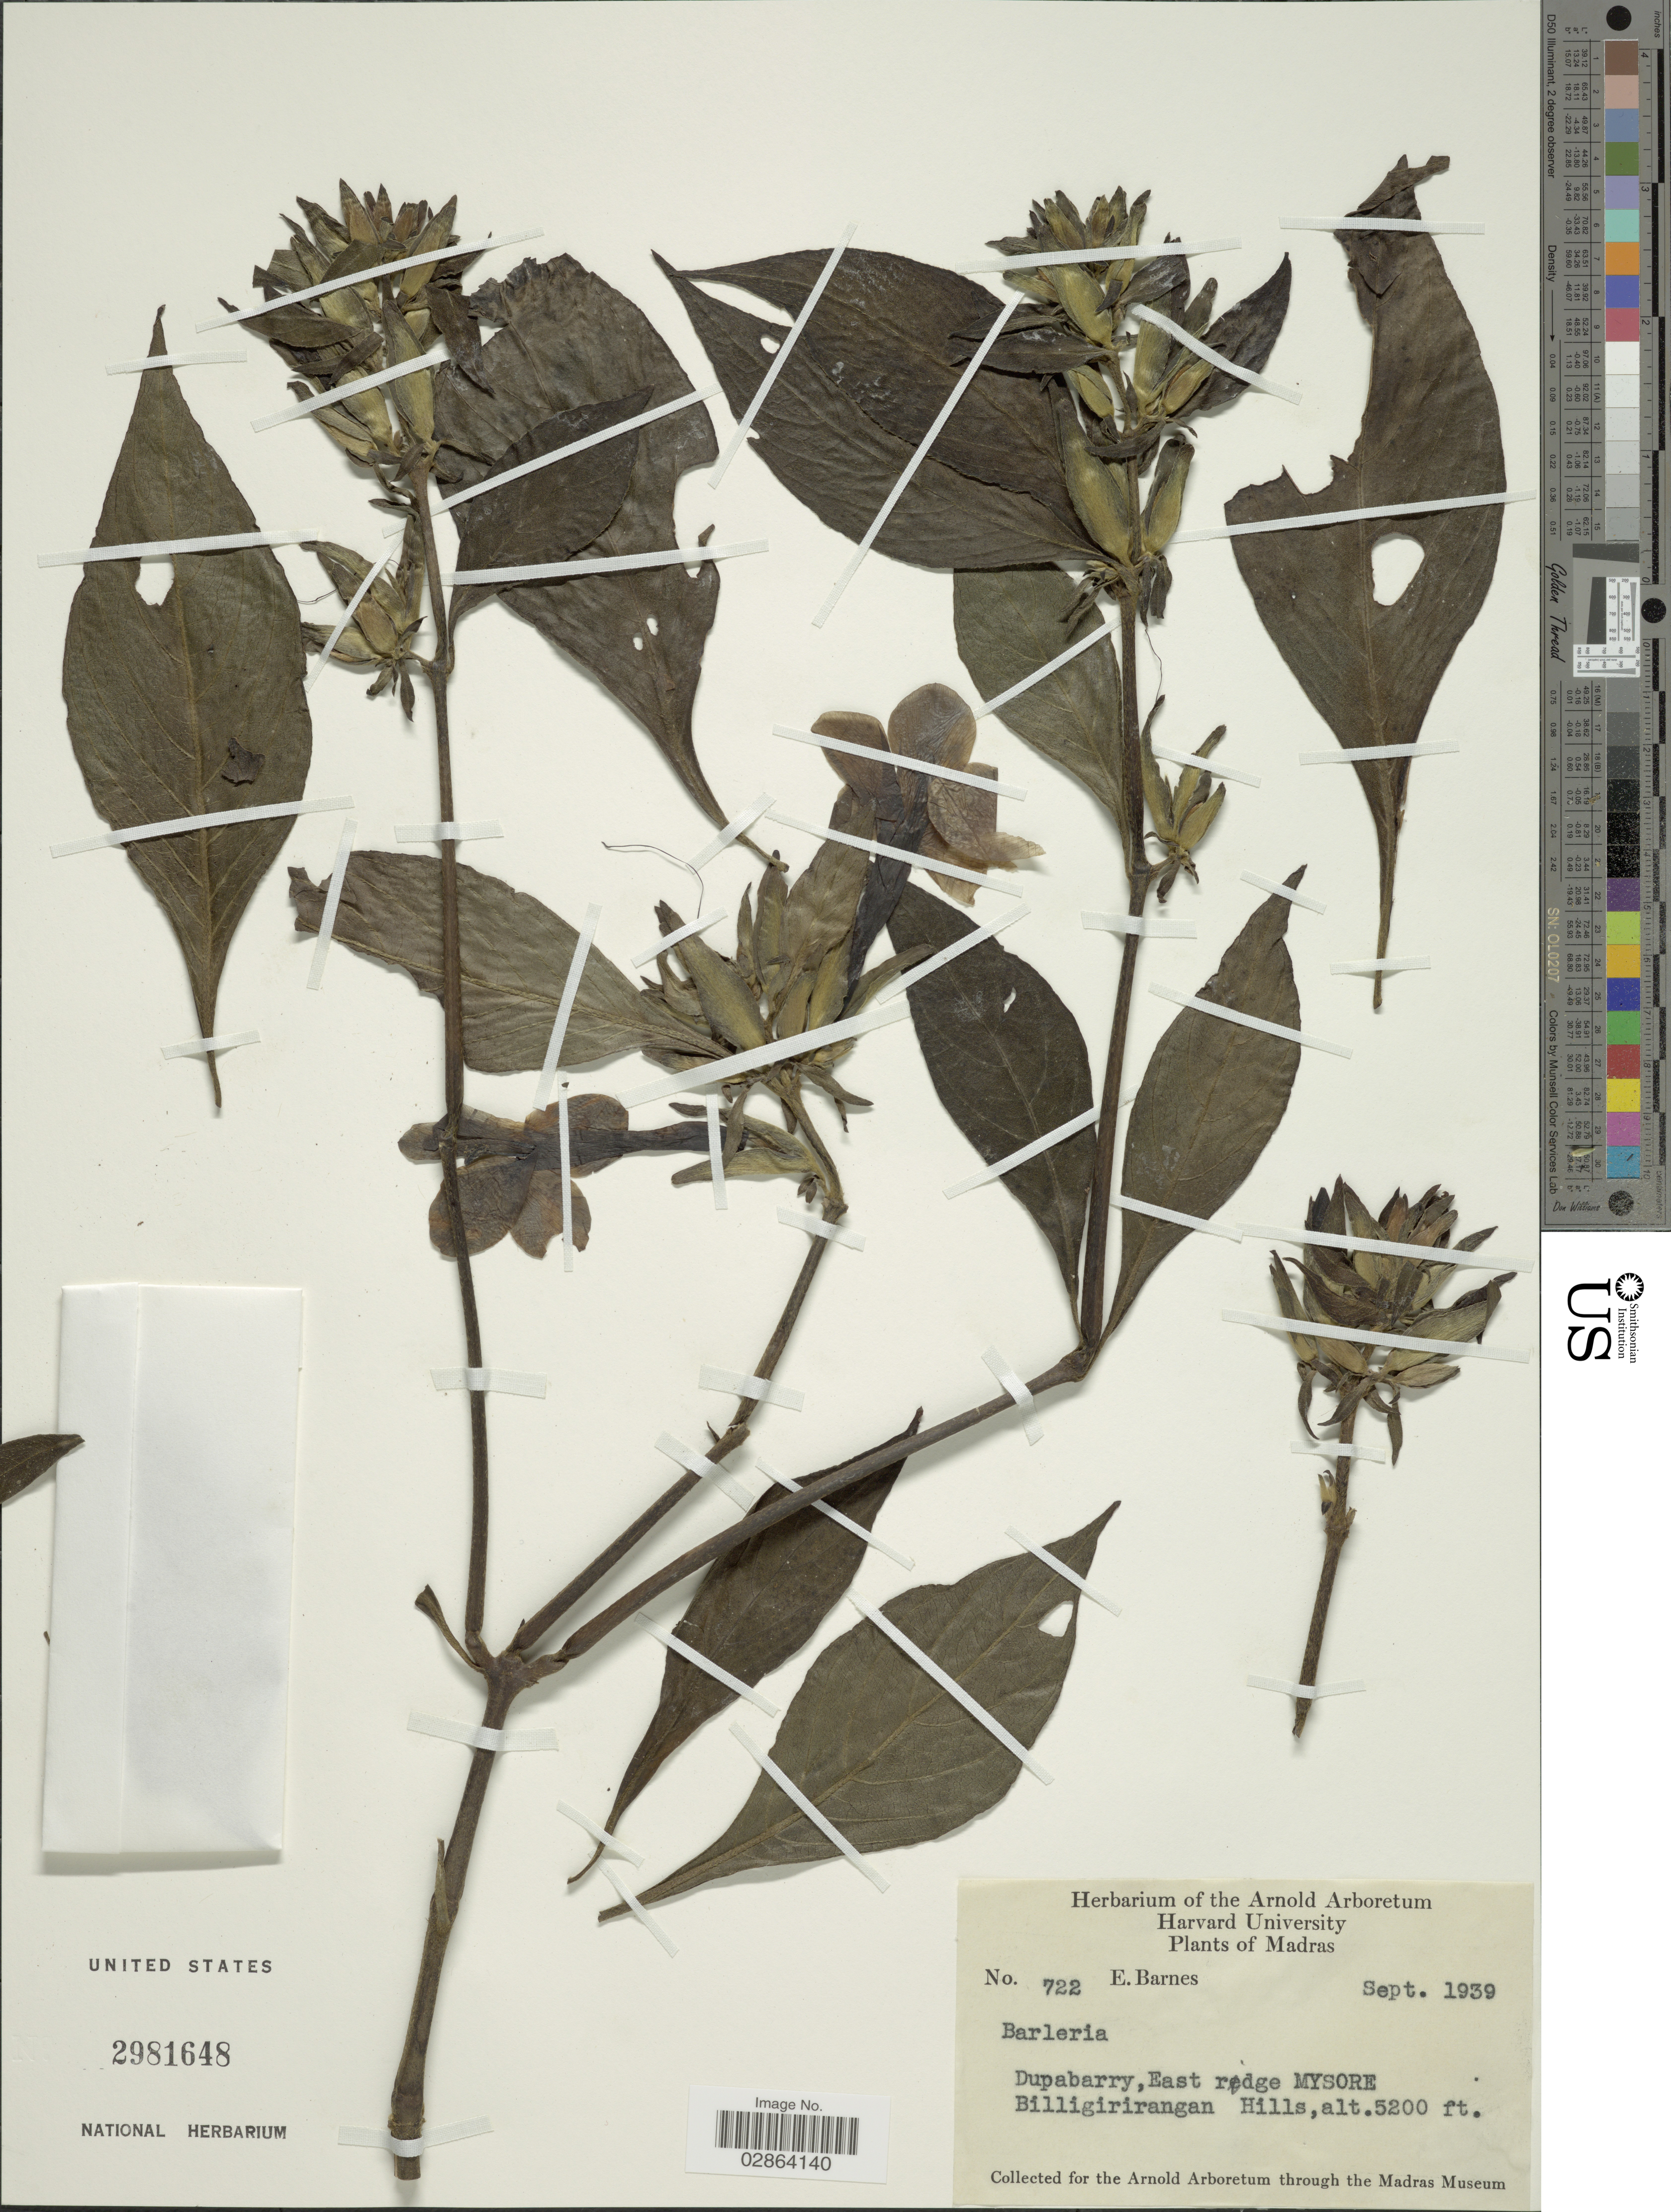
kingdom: Plantae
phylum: Tracheophyta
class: Magnoliopsida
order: Lamiales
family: Acanthaceae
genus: Barleria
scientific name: Barleria involucrata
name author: Nees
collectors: E. Barnes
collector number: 722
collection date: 1939-09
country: India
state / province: Tamil Nadu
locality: Madras, Dupaberry, East ridge Mysore Billigirirangan Hills.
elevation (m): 1585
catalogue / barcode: US 2981648